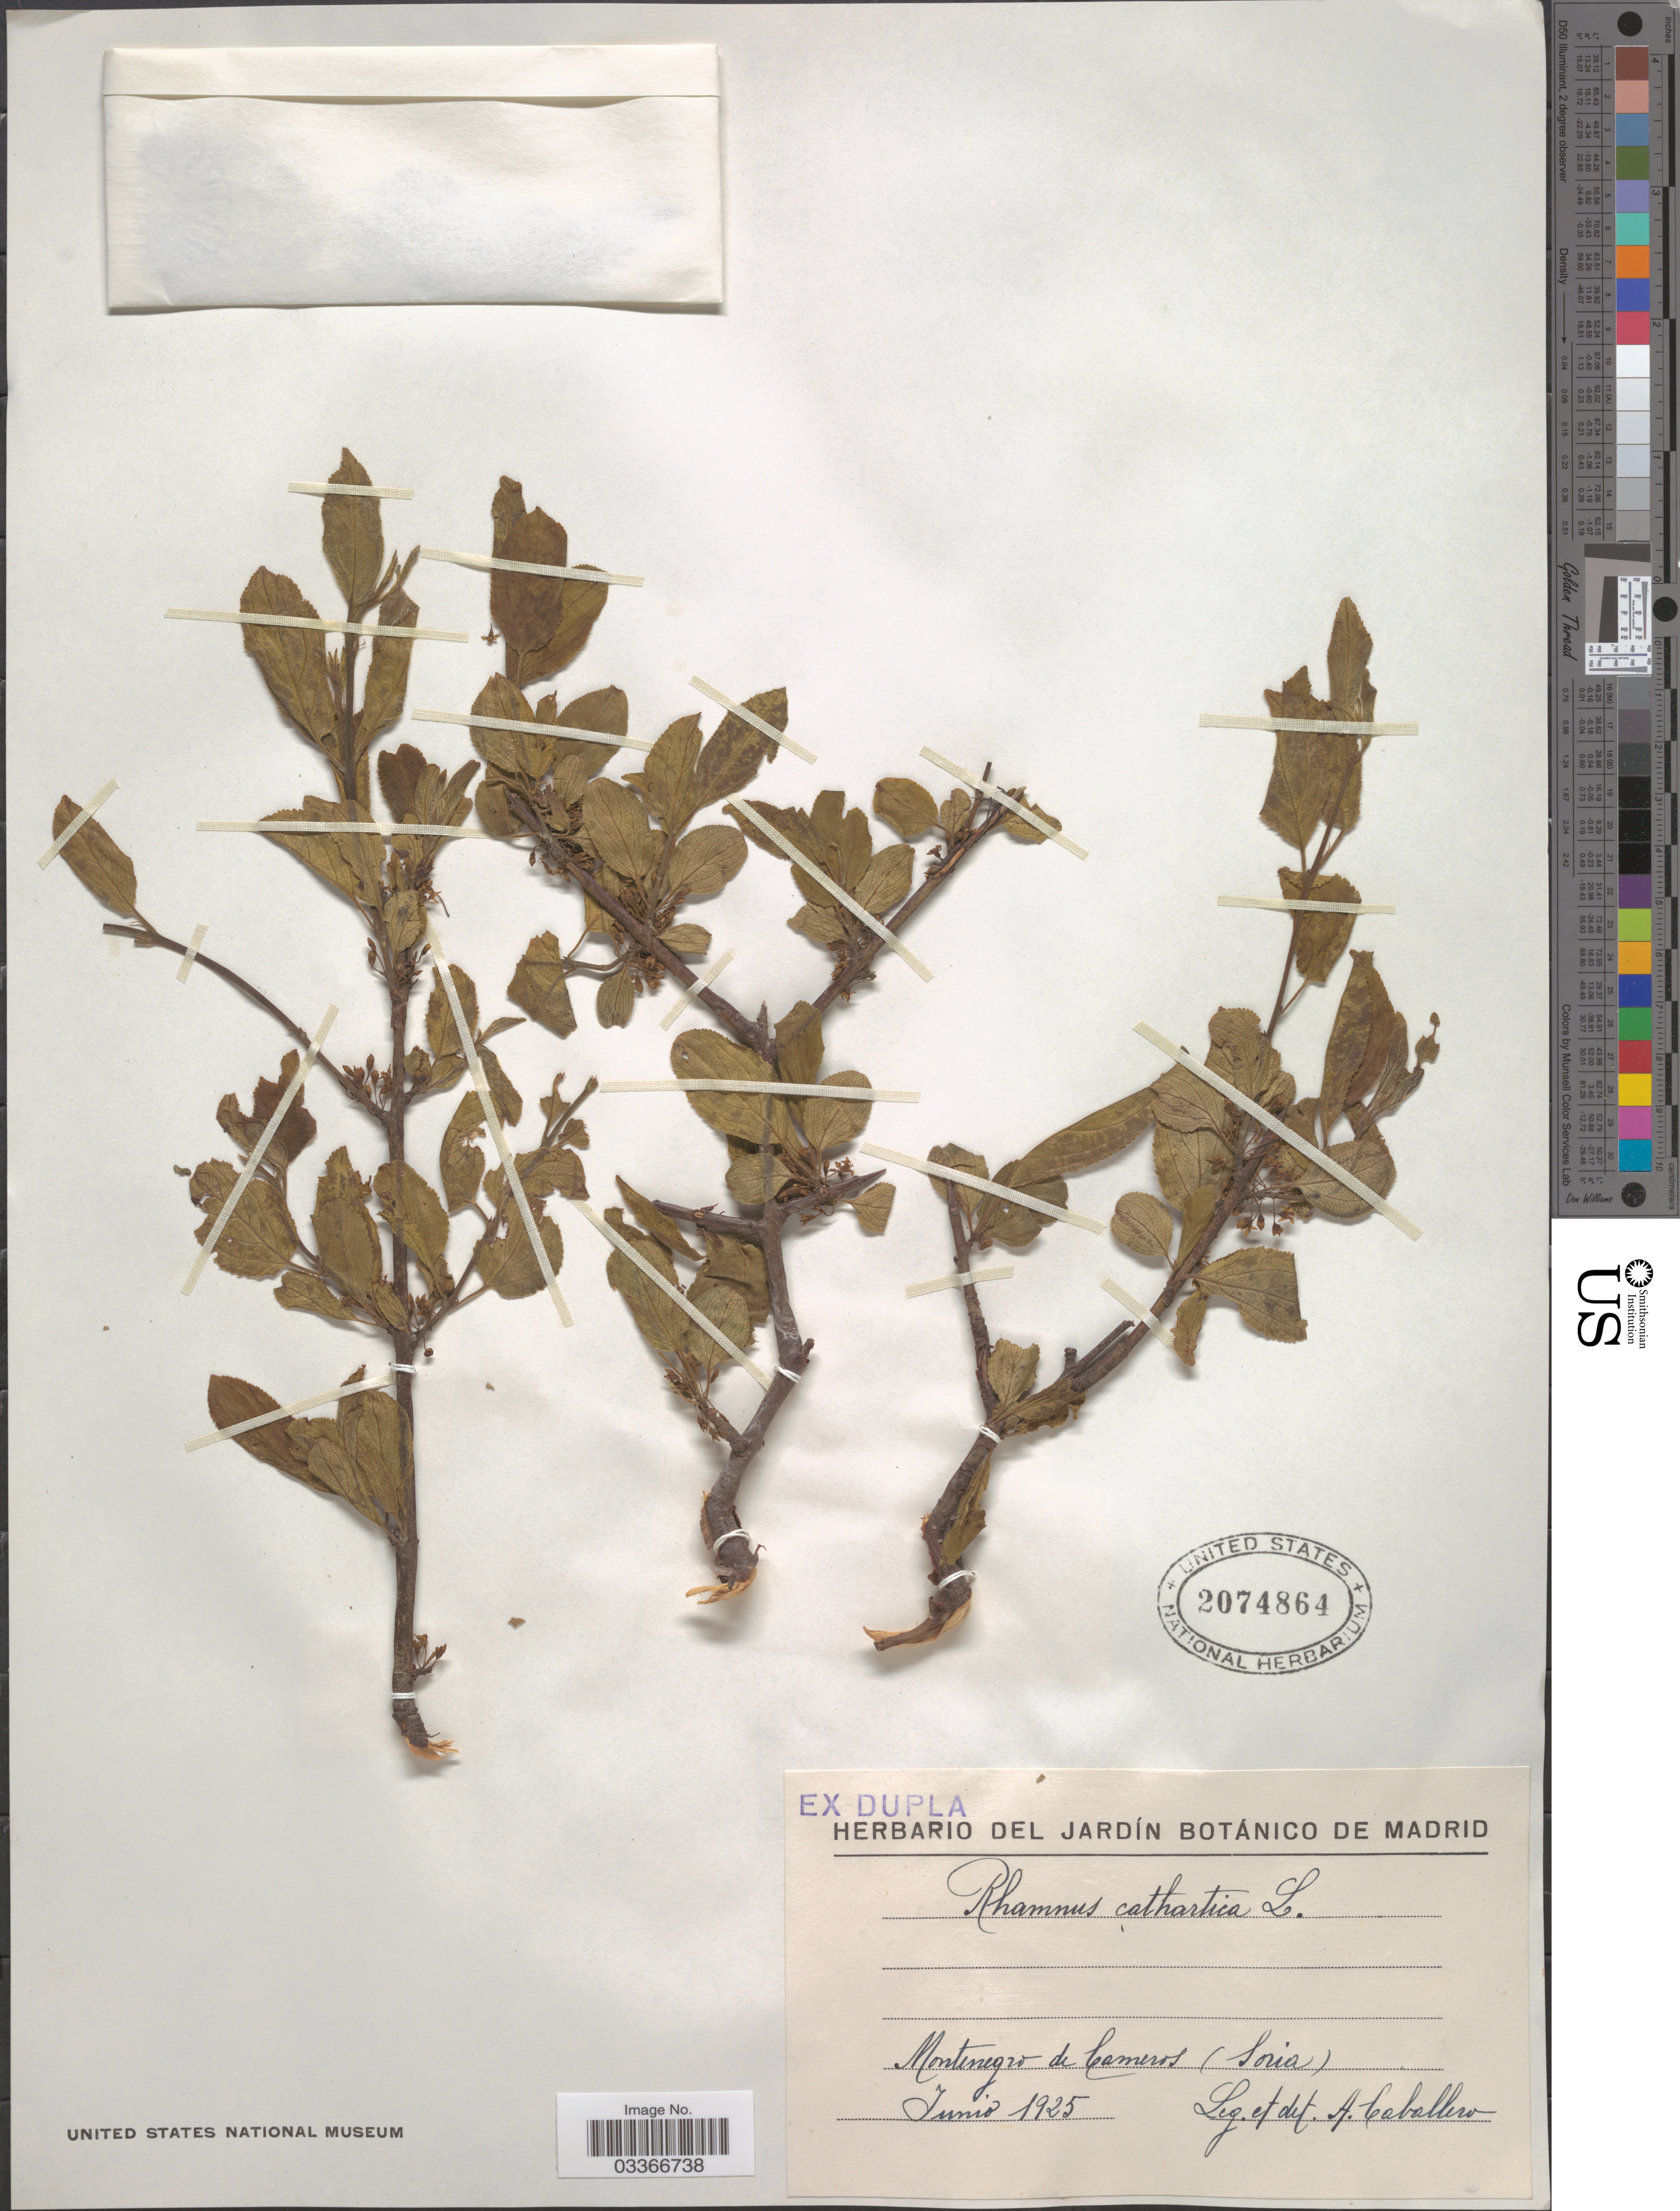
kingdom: Plantae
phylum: Tracheophyta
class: Magnoliopsida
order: Rosales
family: Rhamnaceae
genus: Rhamnus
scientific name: Rhamnus cathartica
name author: L.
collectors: A. Caballero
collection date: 1925-06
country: Spain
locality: Montenegro de Cameros (Soria).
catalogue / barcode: US 2074864